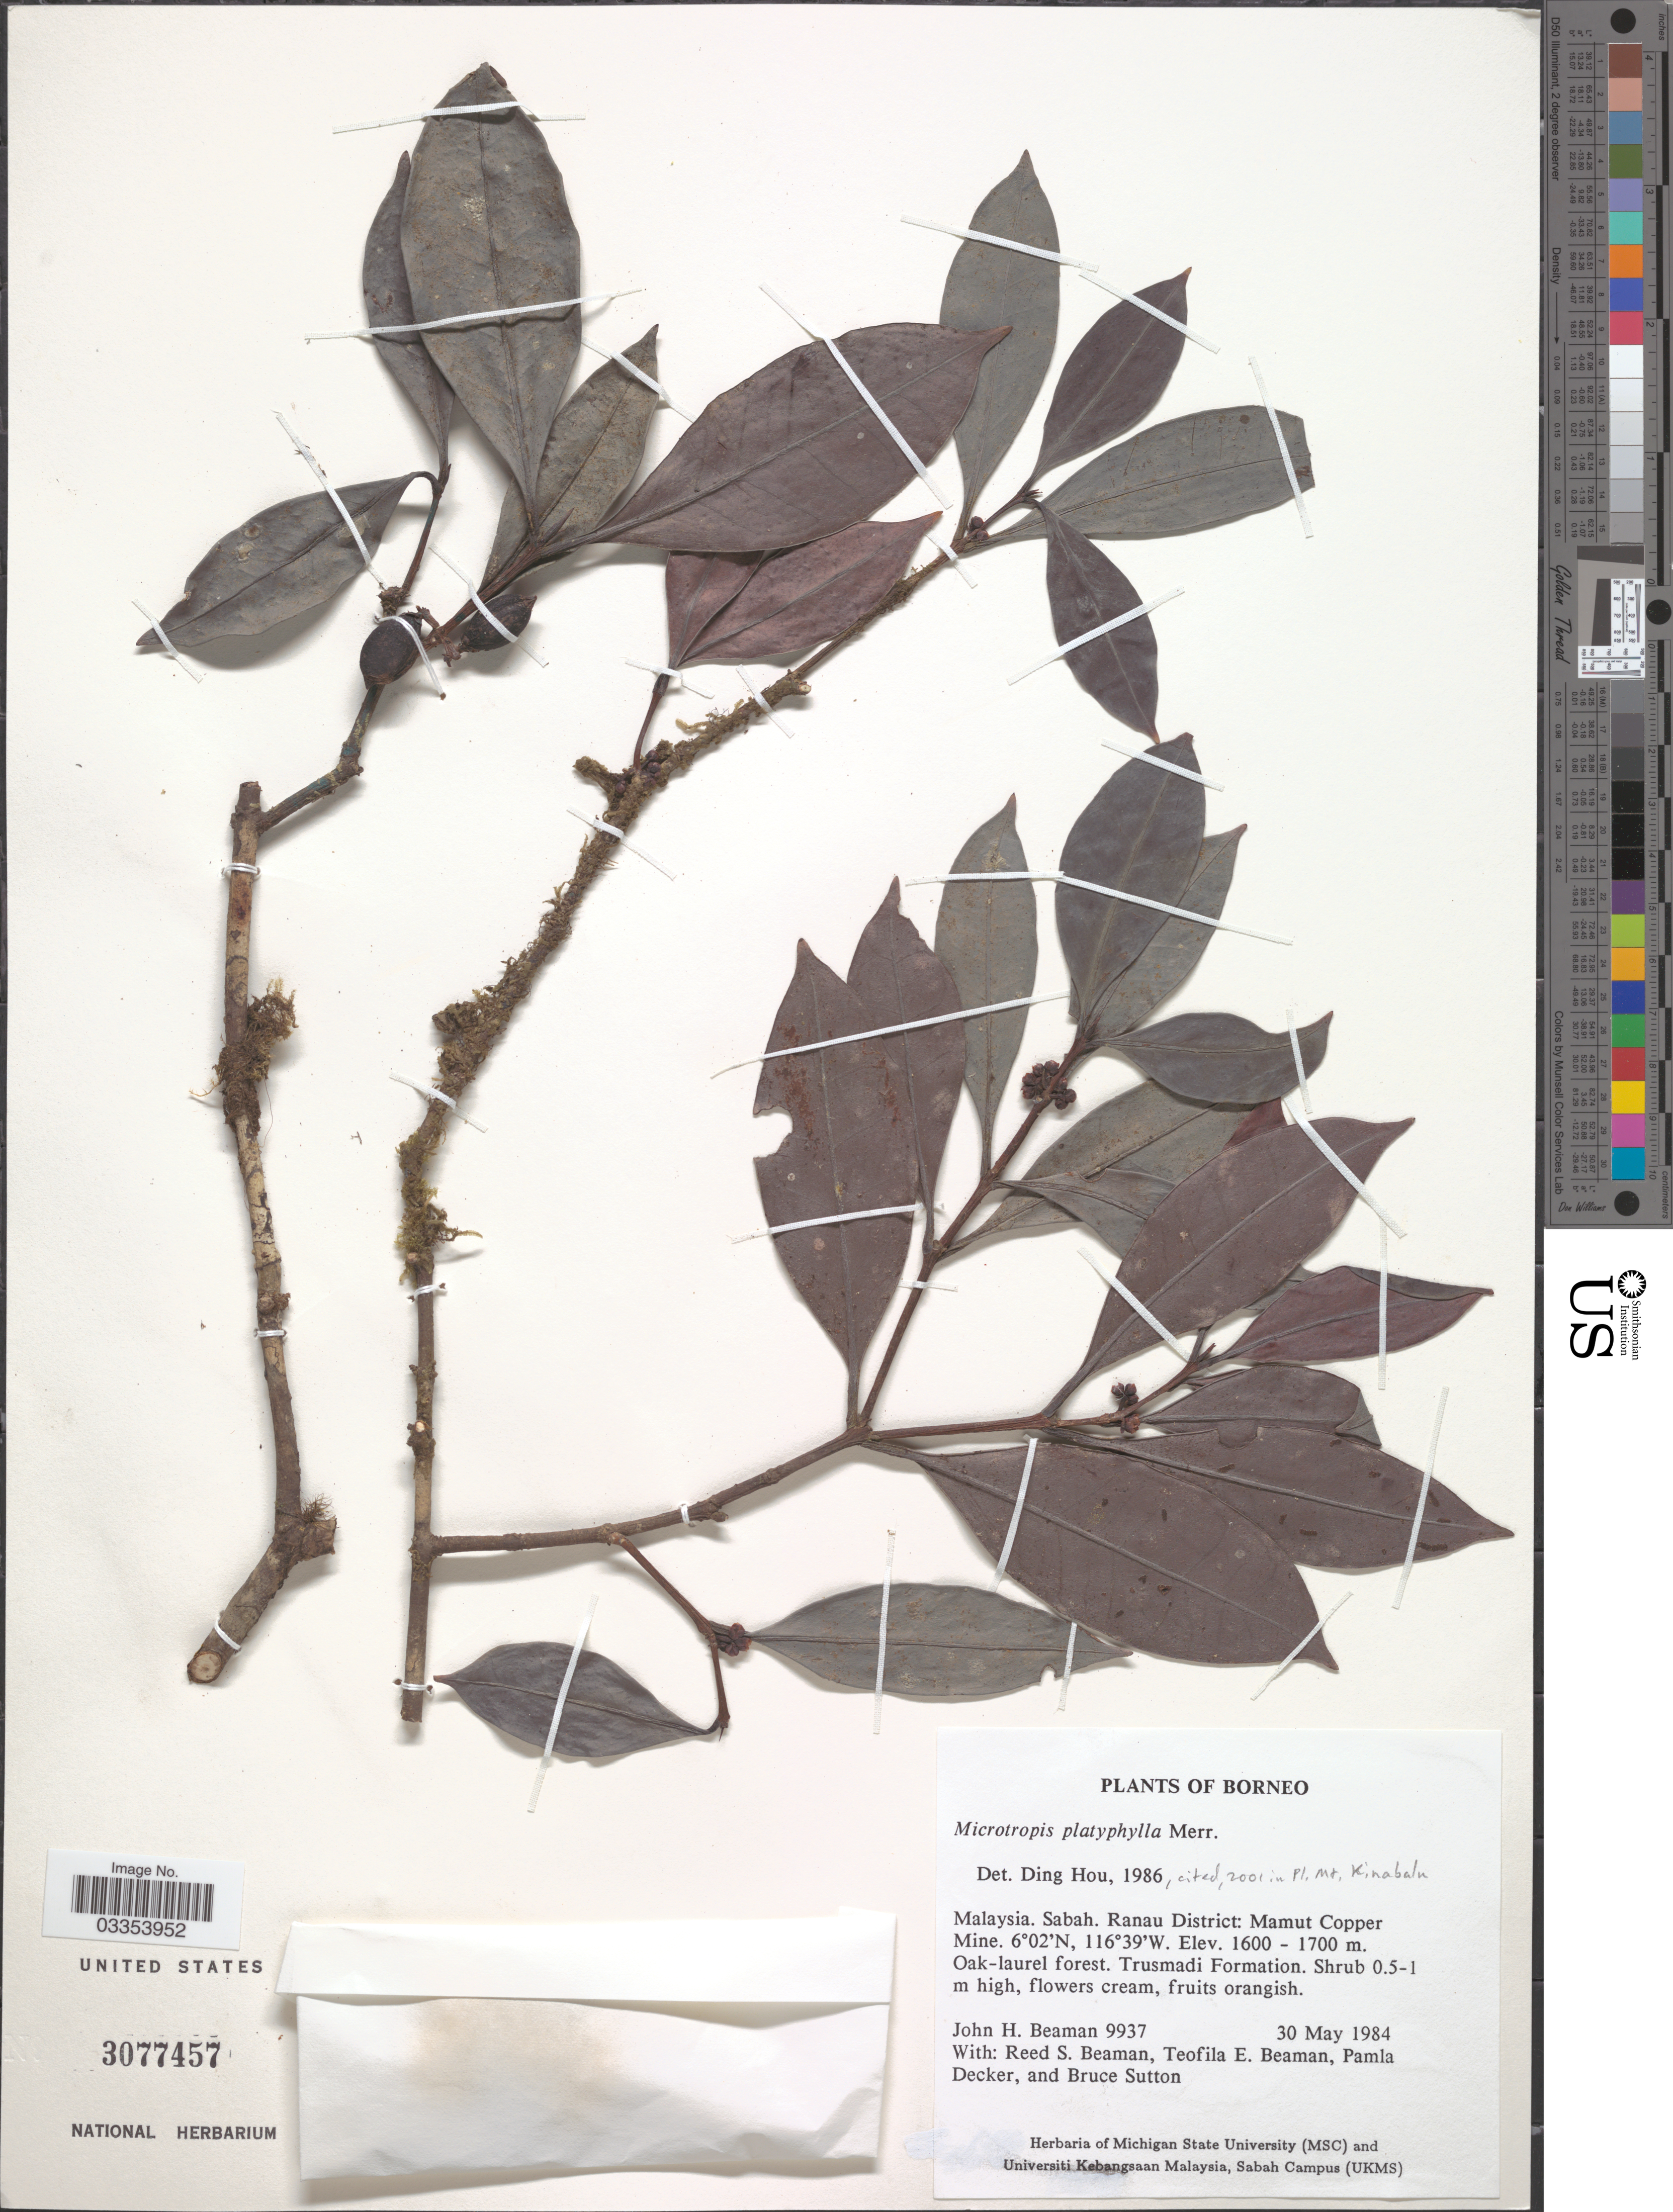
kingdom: Plantae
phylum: Tracheophyta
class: Magnoliopsida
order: Celastrales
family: Celastraceae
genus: Microtropis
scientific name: Microtropis platyphylla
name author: Merr.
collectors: J. H. Beaman, R. S. Beaman, T. E. Beaman, P. Decker & B. Sutton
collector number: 9937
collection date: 1984-05-30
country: Malaysia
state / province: Sabah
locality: Borneo. Ranau District: Mamut Copper Mine. Trusmadi Formation.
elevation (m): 1600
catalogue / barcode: US 3077457